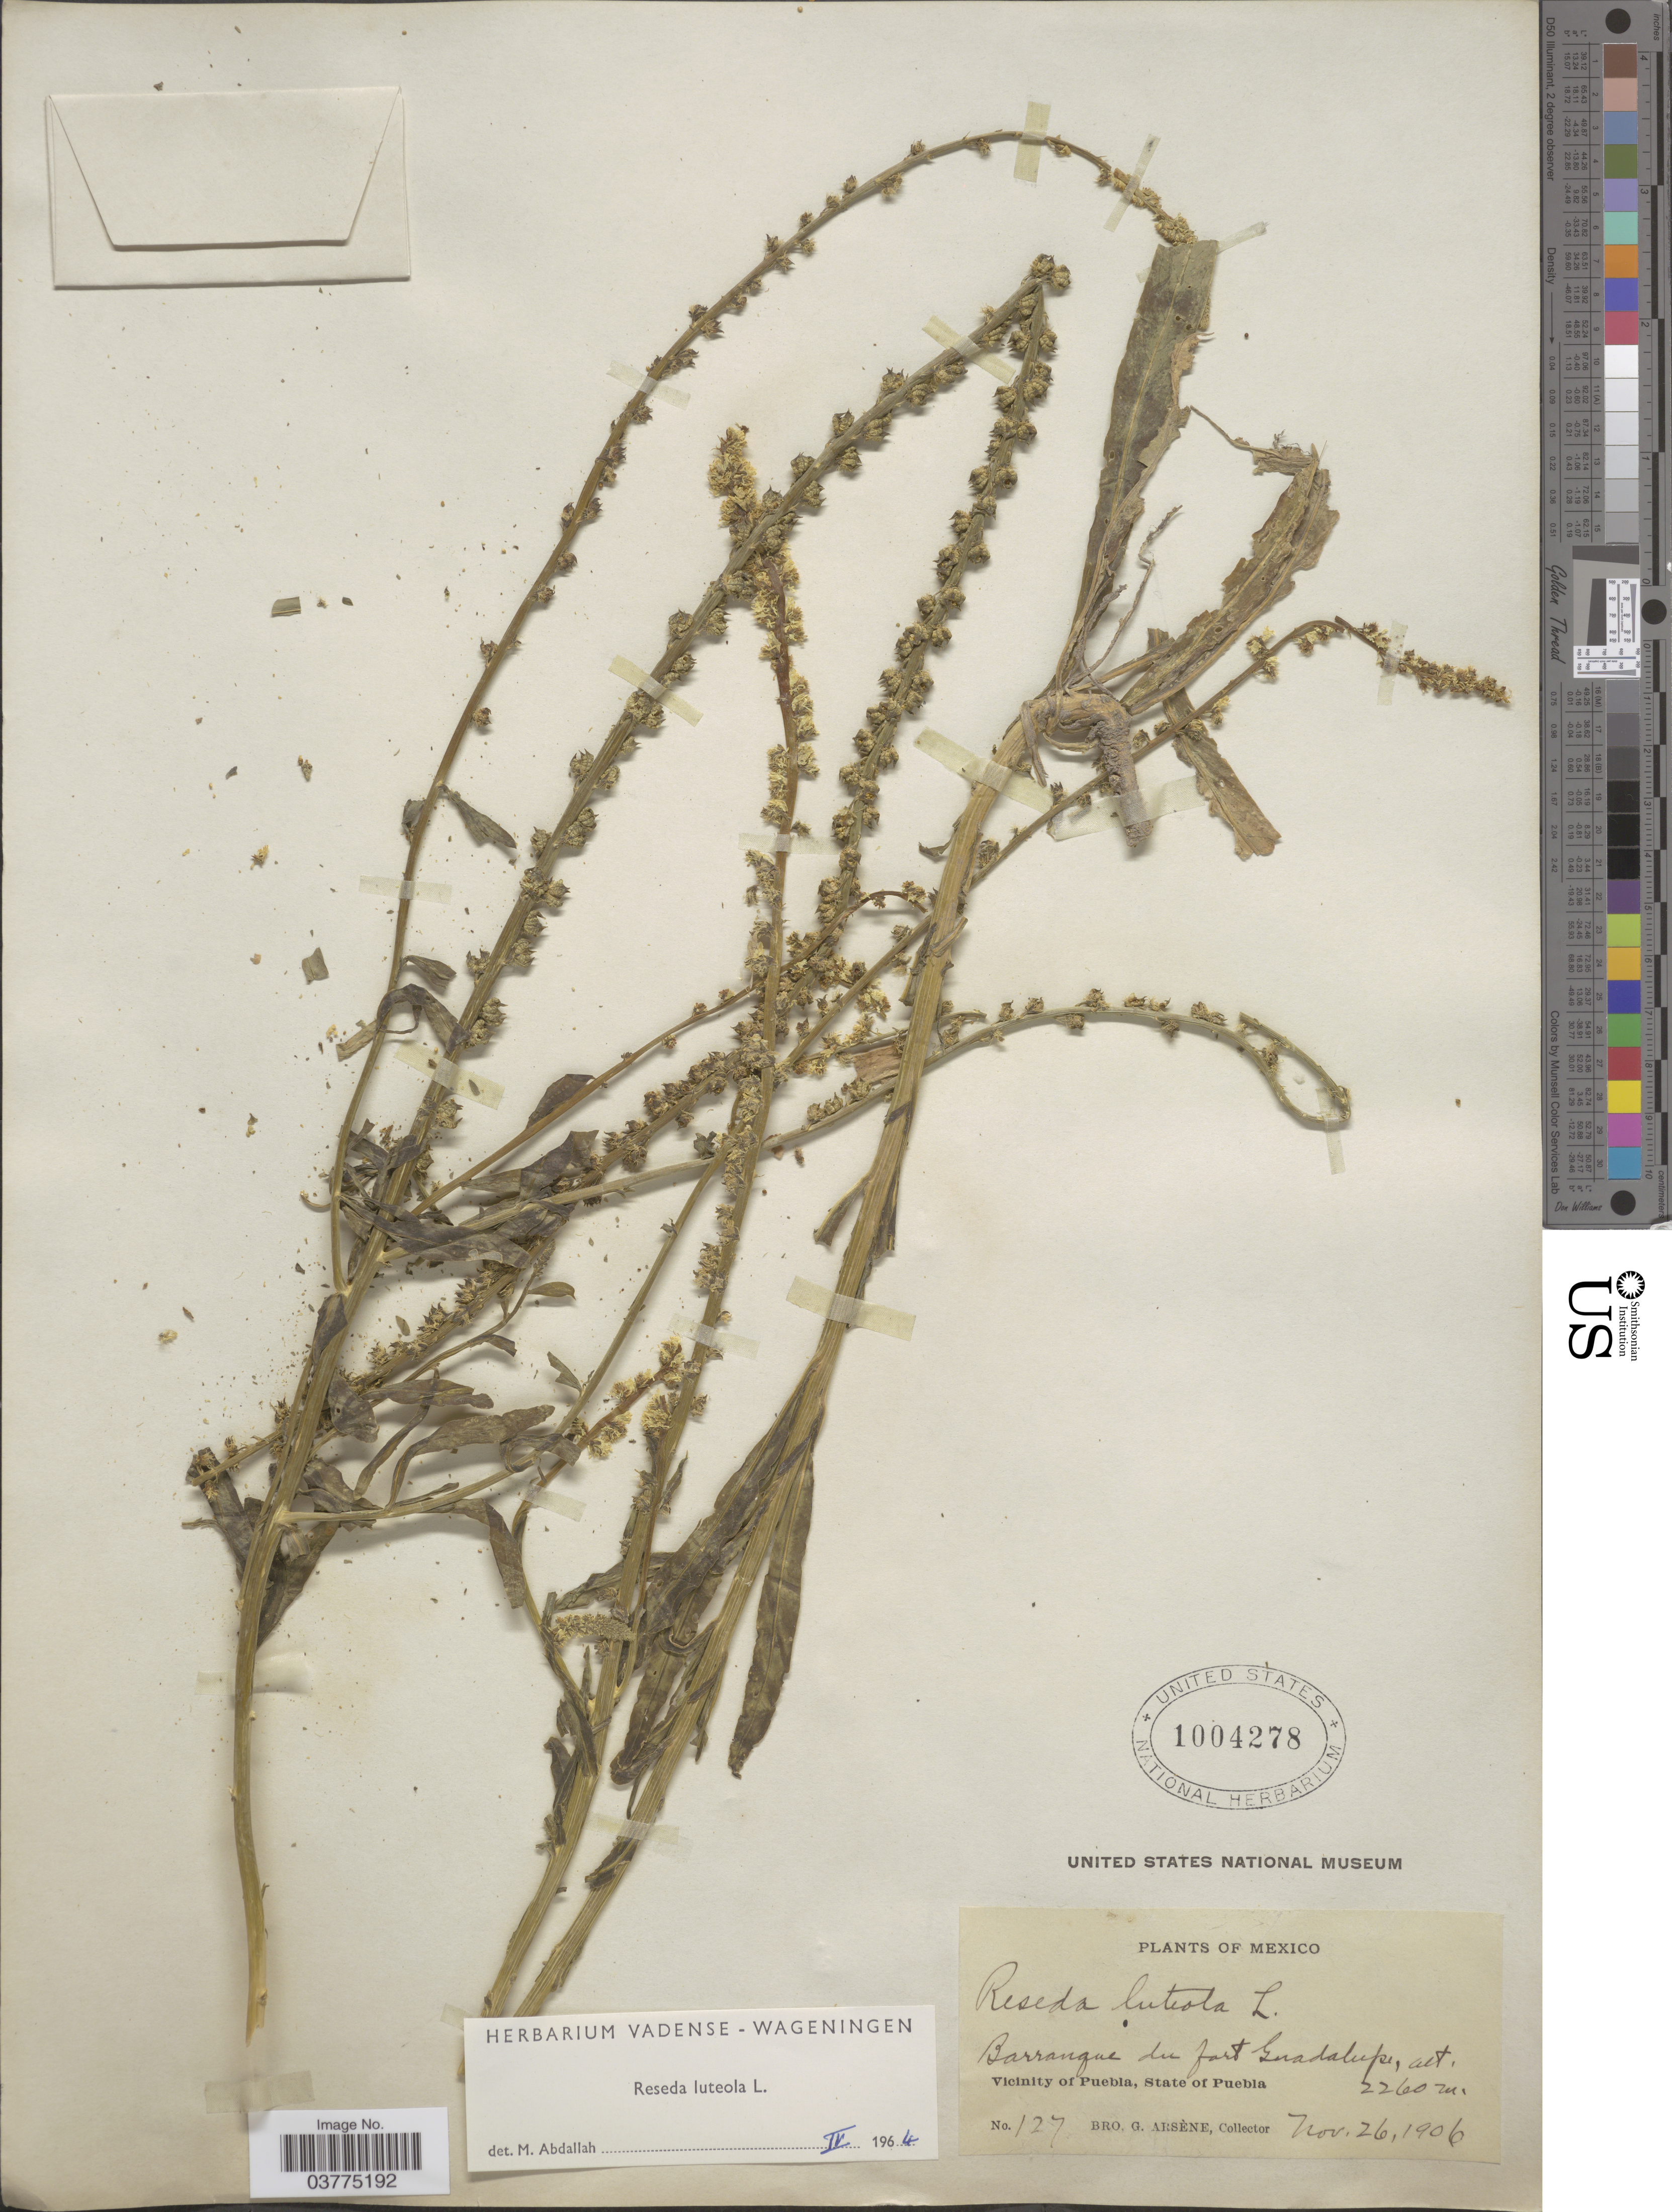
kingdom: Plantae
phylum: Tracheophyta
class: Magnoliopsida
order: Brassicales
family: Resedaceae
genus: Reseda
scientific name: Reseda luteola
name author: L.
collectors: Bro. G. Arsène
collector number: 127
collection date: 1906-11-26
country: Mexico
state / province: Puebla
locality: Barranque du fort Guadalupe. Vicinity of Puebla.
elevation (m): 2260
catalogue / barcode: US 1004278